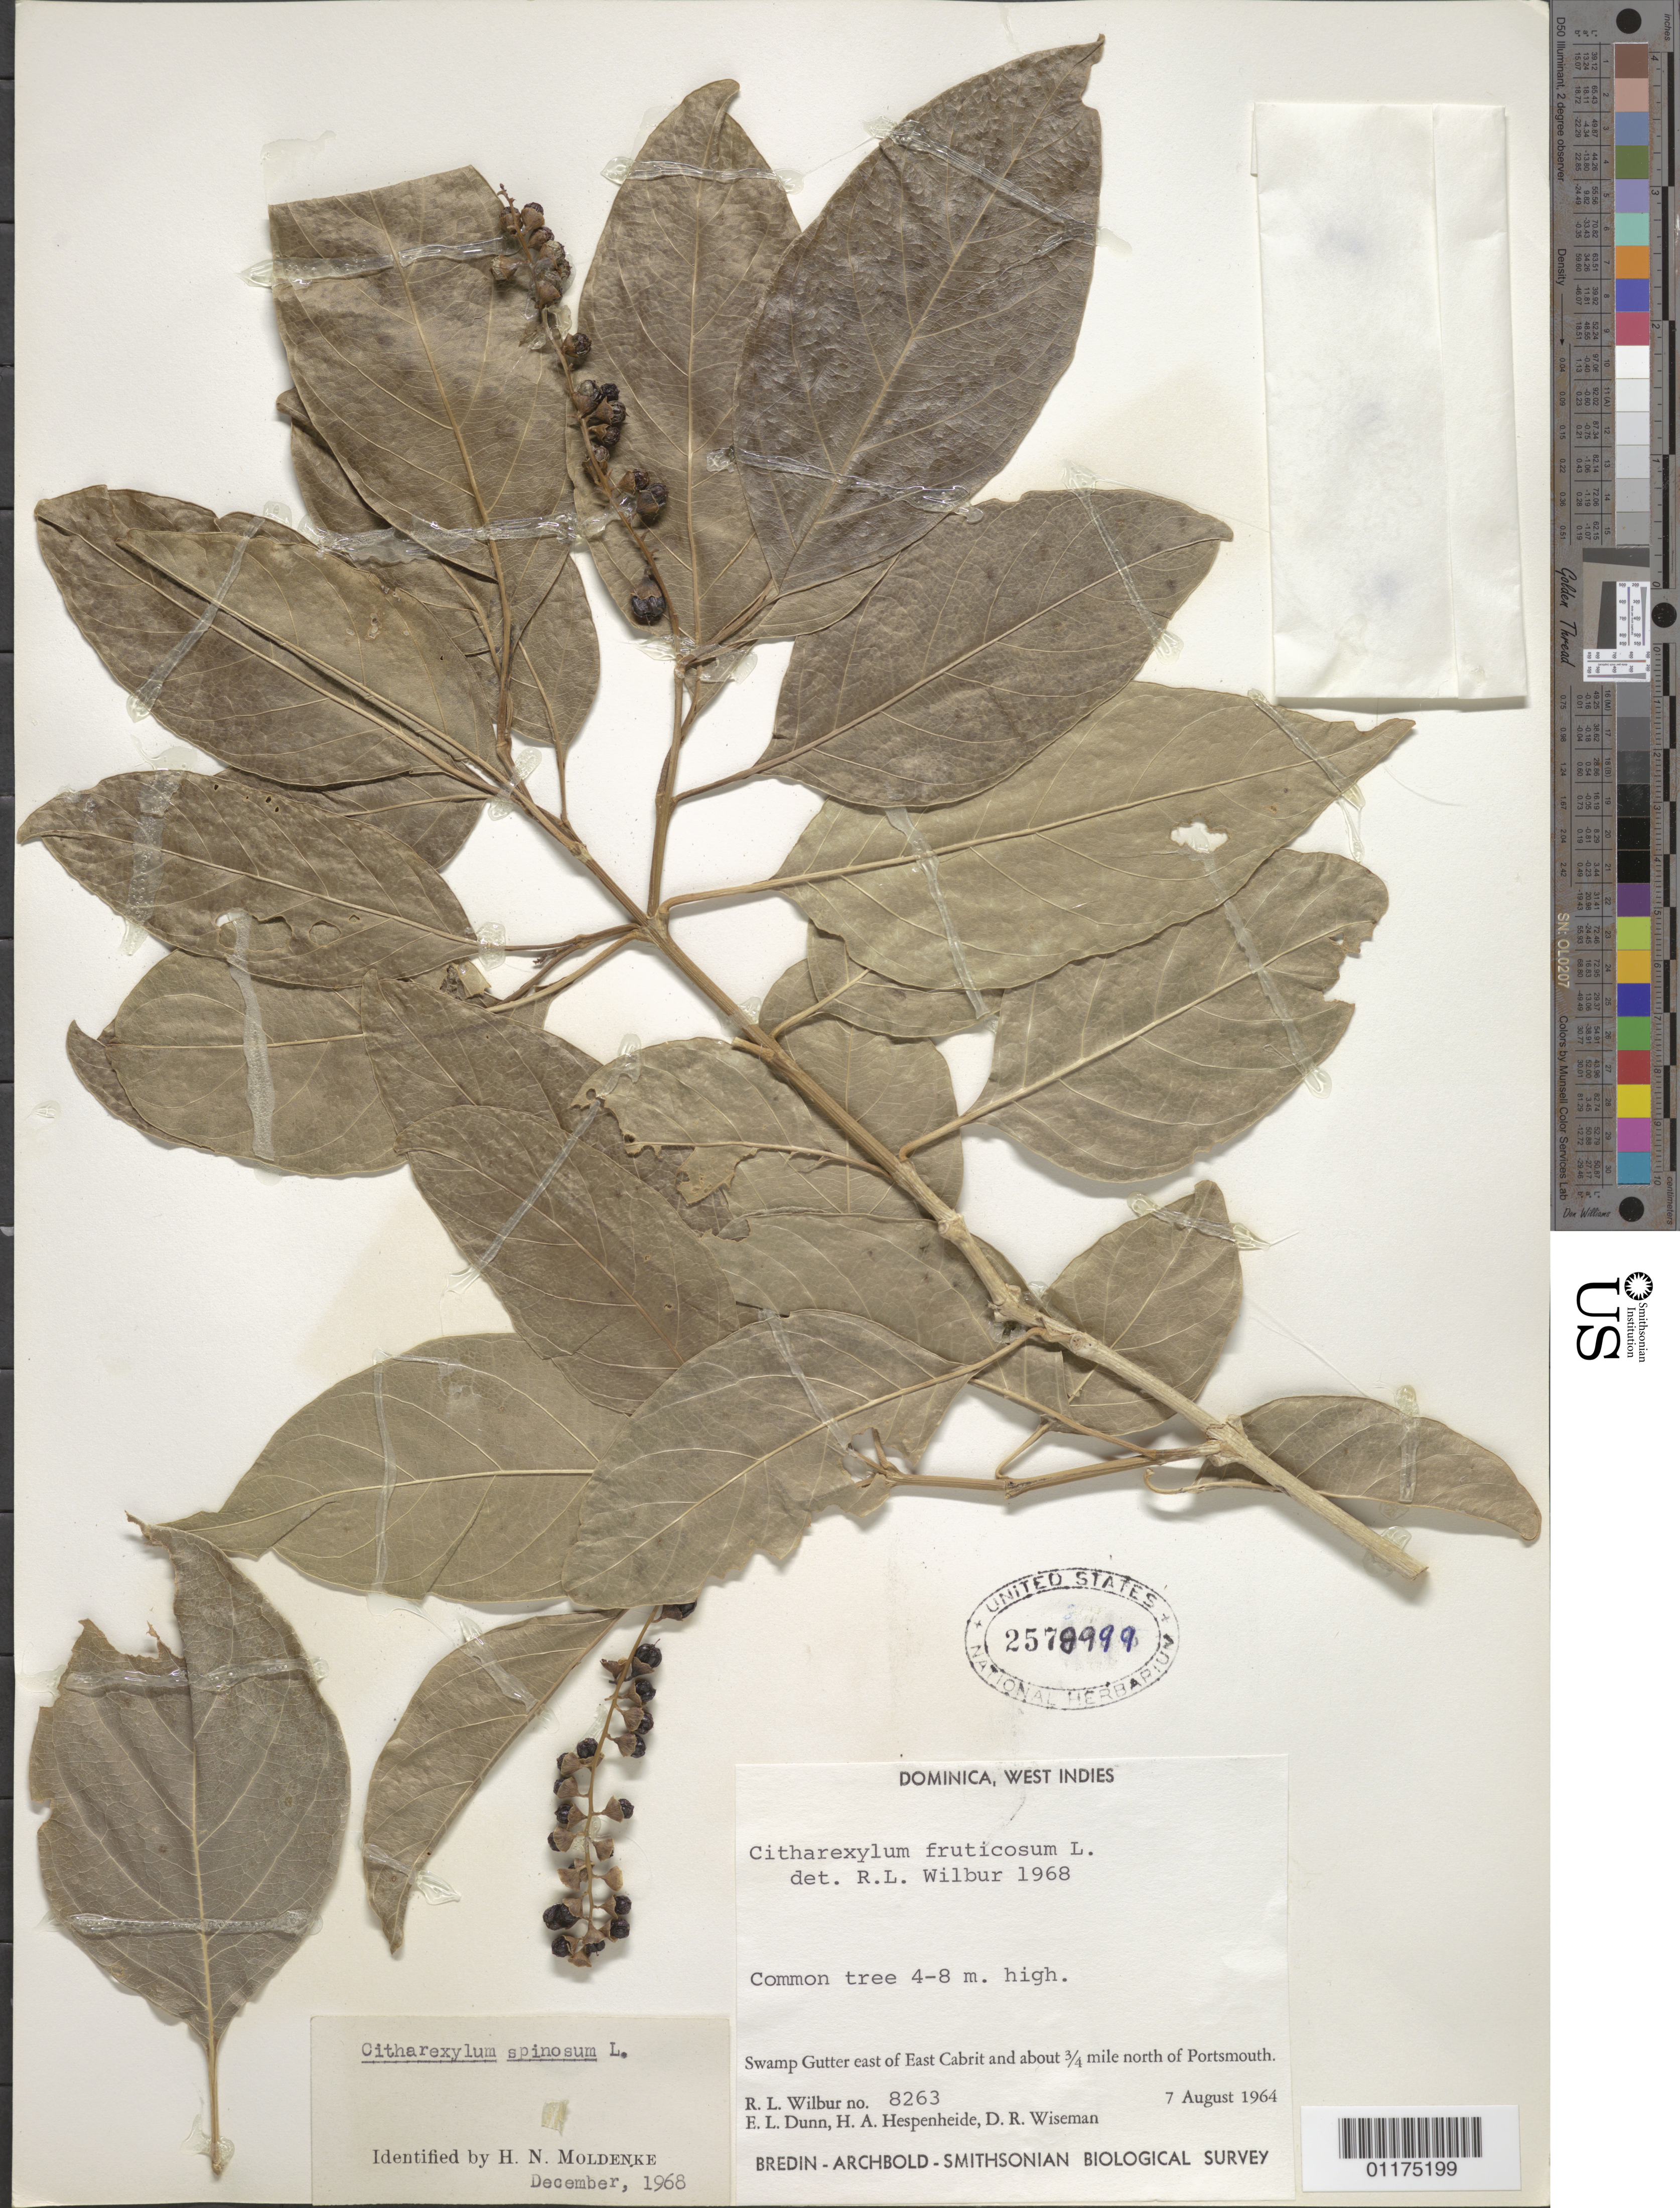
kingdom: Plantae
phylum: Tracheophyta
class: Magnoliopsida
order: Lamiales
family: Verbenaceae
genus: Citharexylum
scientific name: Citharexylum spinosum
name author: L.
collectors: R. L. Wilbur, E. Dunn, H. A. Hespenheide & D. R. Wiseman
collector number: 8263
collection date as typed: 07 Aug 1964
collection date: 1964-08-07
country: Dominica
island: Dominica I.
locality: Swamp Gutter E of East Cabrit and about 3/4 mile north of Portsmouth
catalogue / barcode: US 2578999